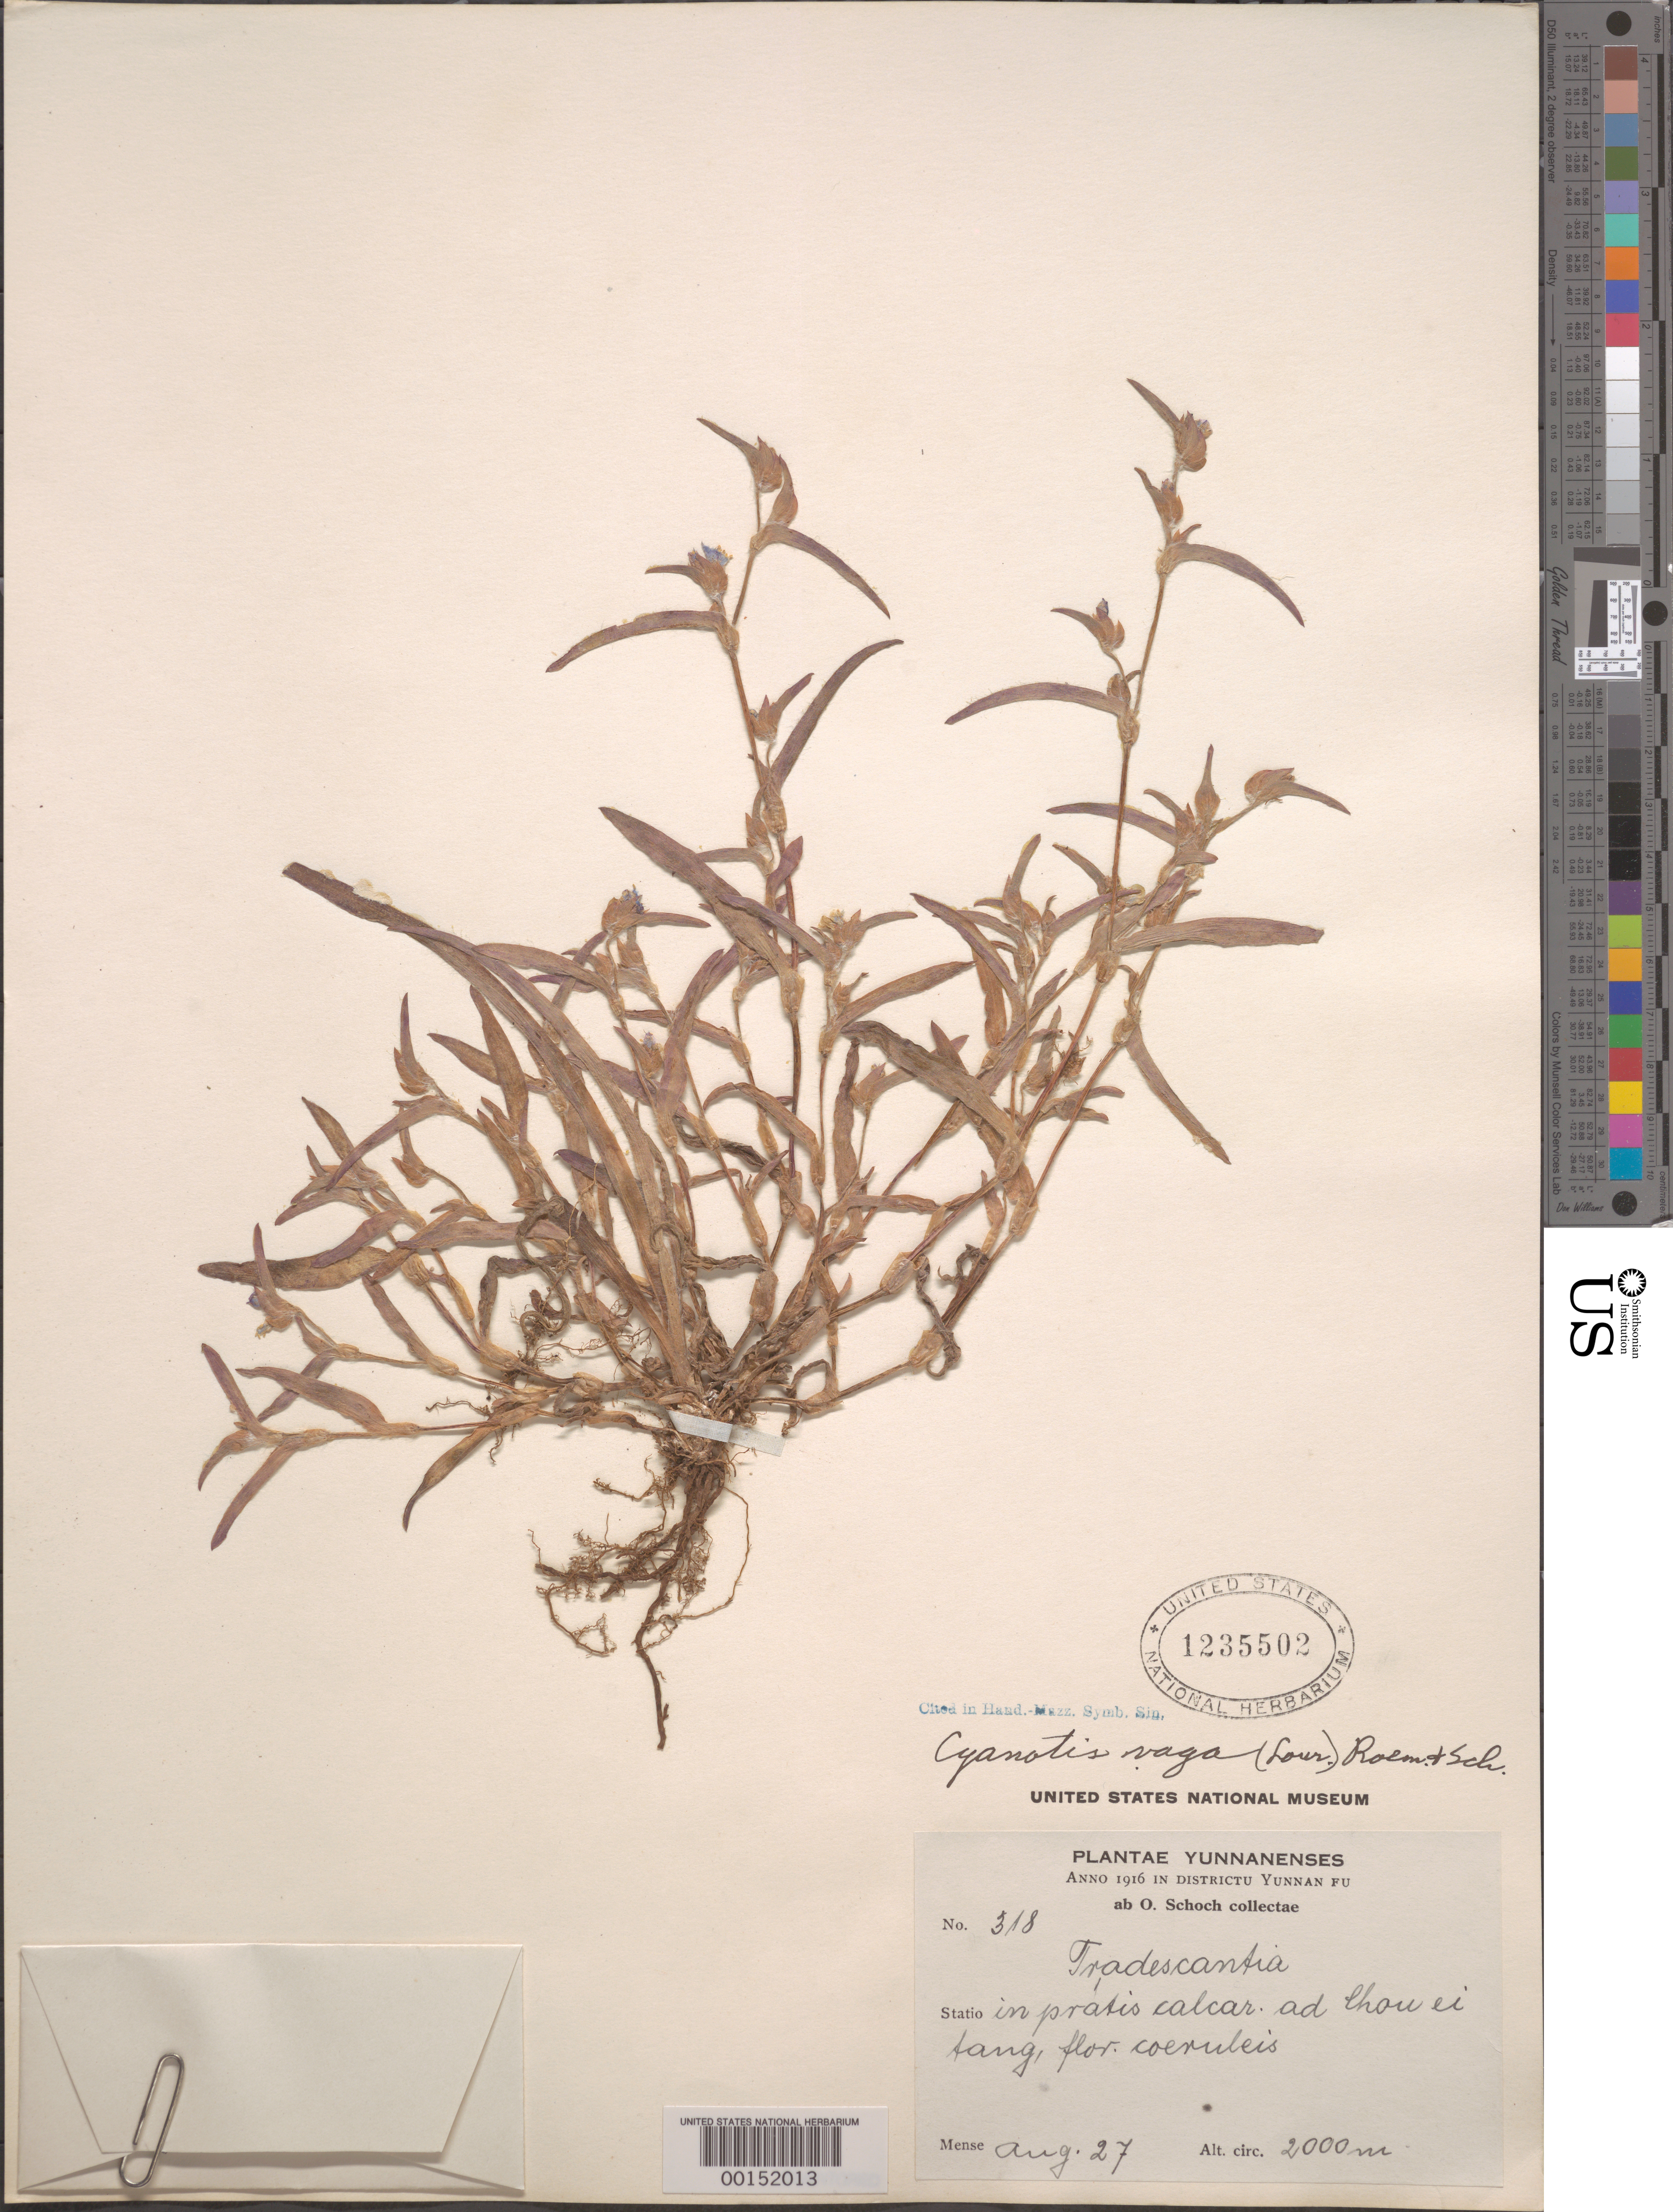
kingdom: Plantae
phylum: Tracheophyta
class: Liliopsida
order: Commelinales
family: Commelinaceae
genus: Cyanotis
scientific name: Cyanotis vaga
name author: (Lour.) Schult. & Schult. f.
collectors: O. Schoch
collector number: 318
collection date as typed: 27 Aug 1916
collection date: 1916-08-27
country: China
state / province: Yunnan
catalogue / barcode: US 1235502